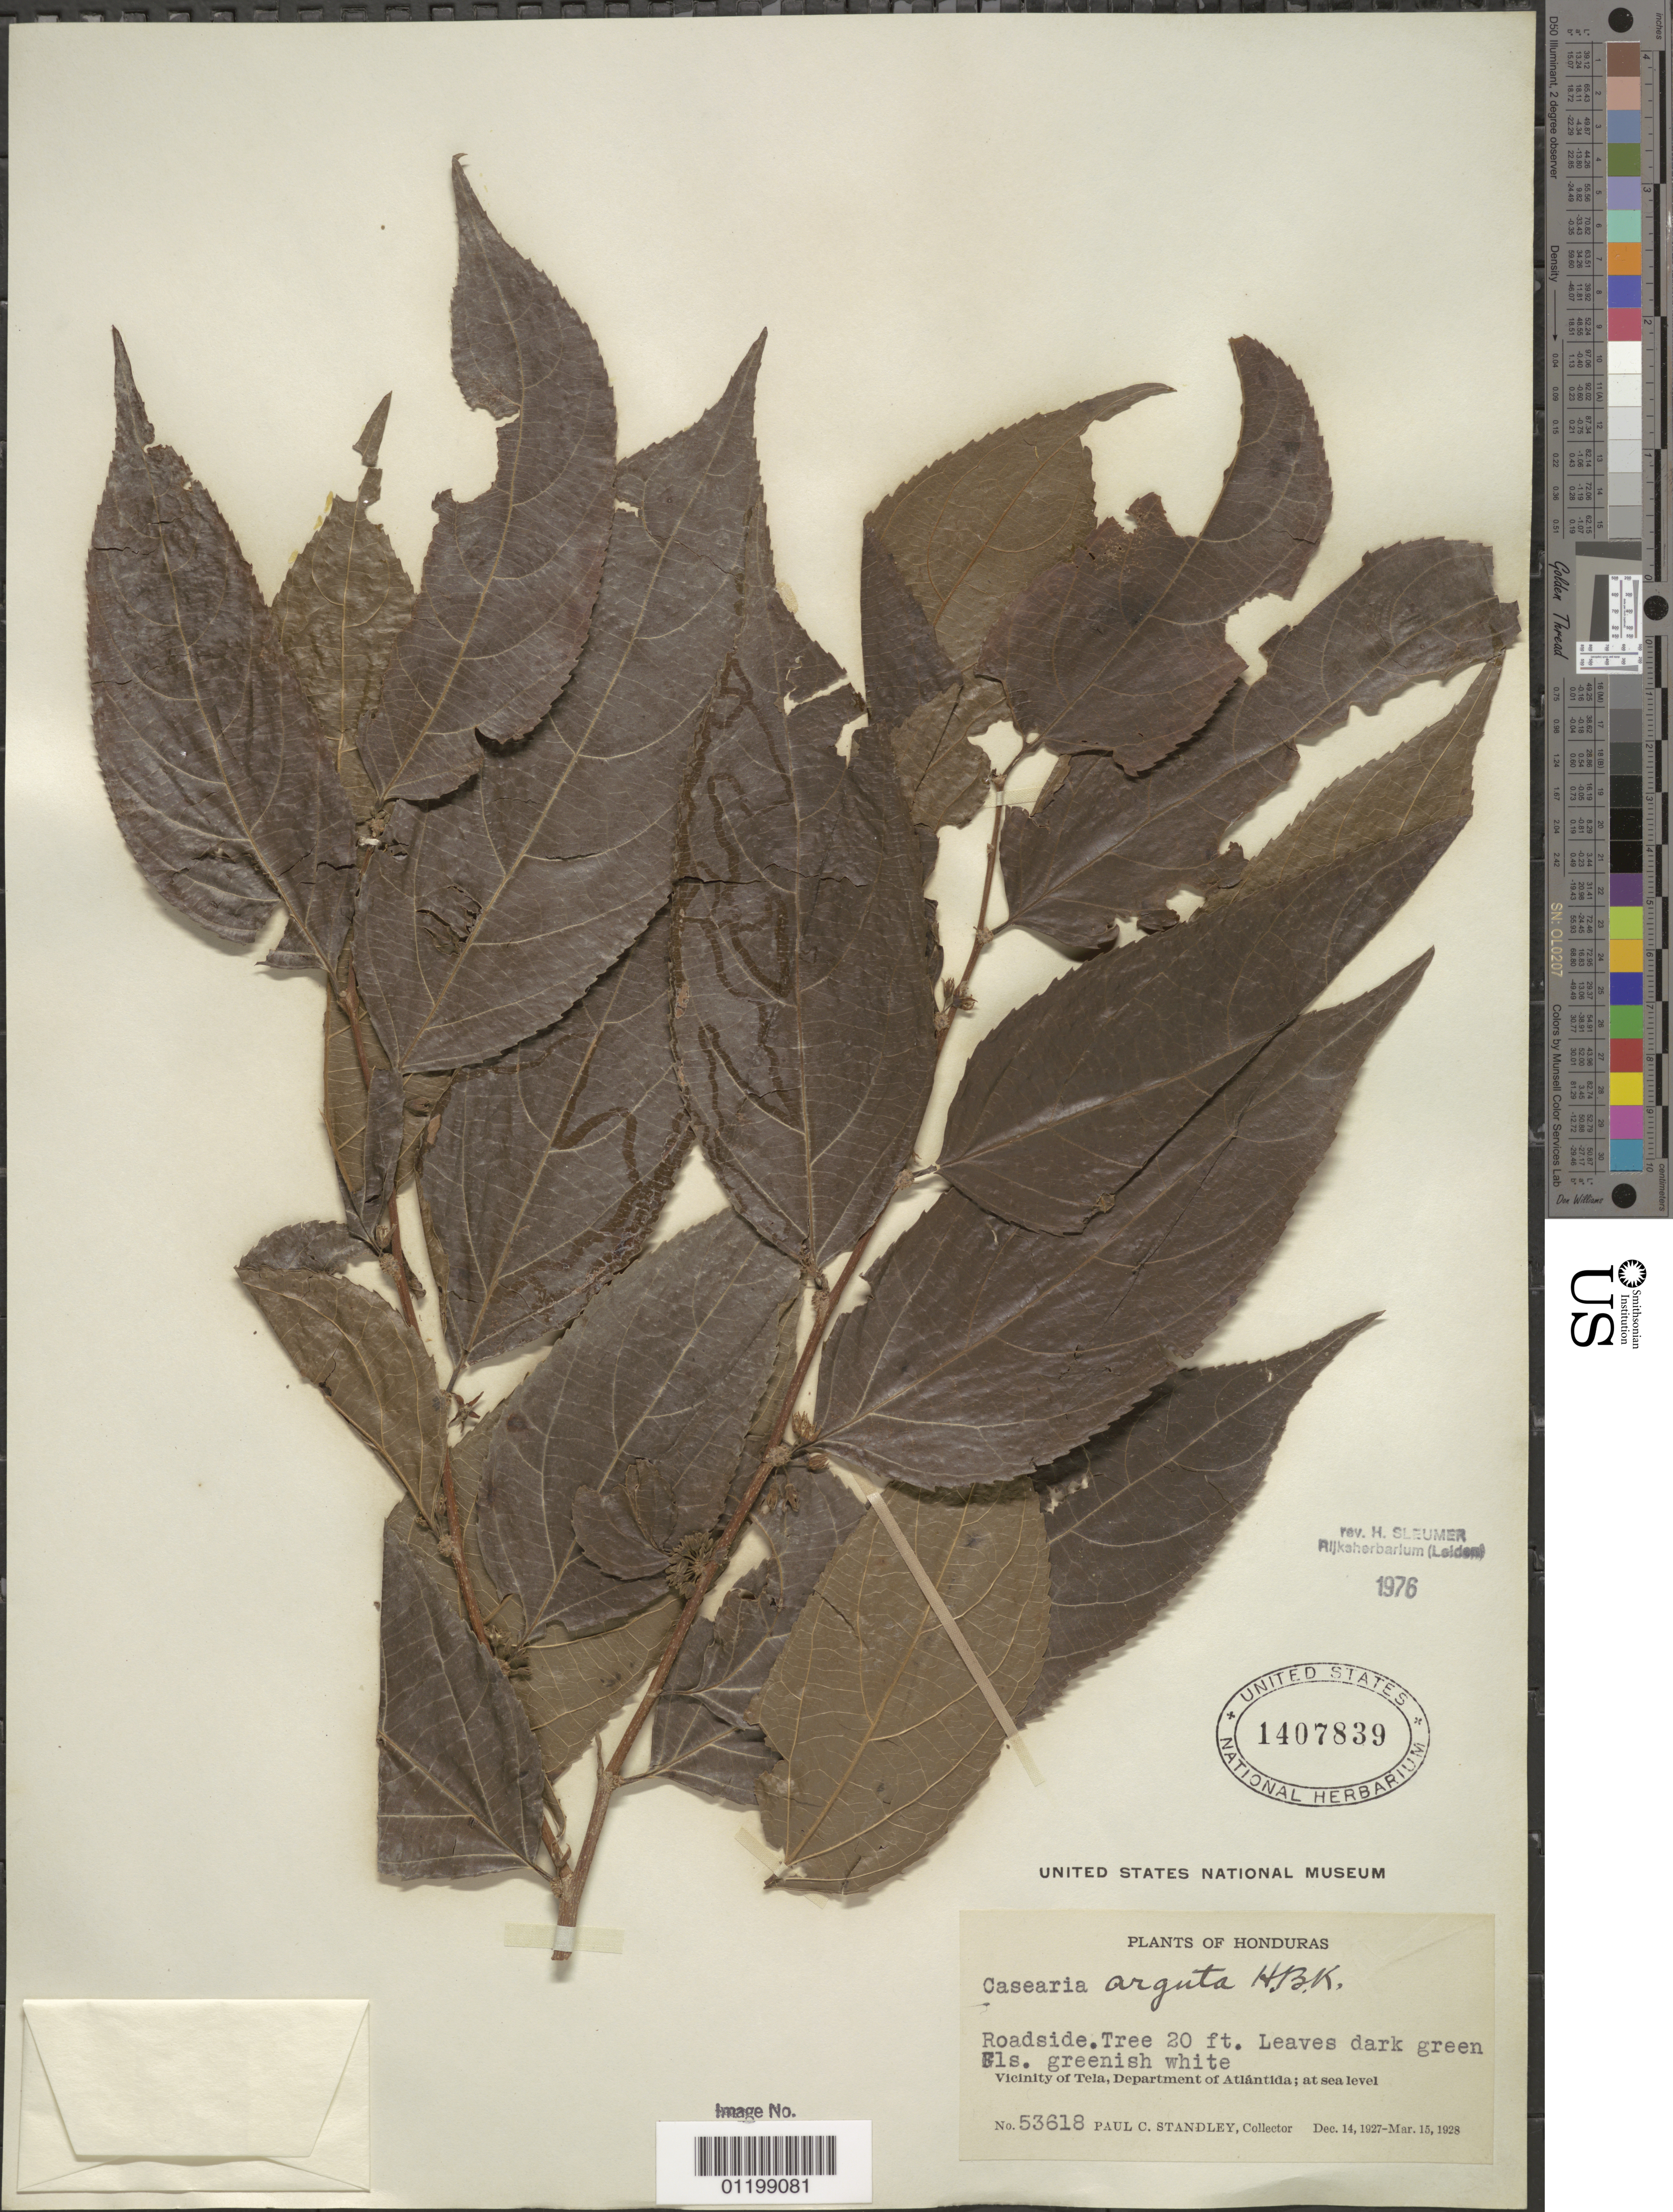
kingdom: Plantae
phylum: Tracheophyta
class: Magnoliopsida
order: Malpighiales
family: Salicaceae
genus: Casearia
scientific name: Casearia arguta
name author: Kunth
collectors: P. C. Standley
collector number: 53618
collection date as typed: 14 Dec 1927 to 15 Mar 1928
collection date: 1927-12-14/1928-03-15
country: Honduras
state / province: Atlántida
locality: Vicinity of Tela, at sea level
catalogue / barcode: US 1407839